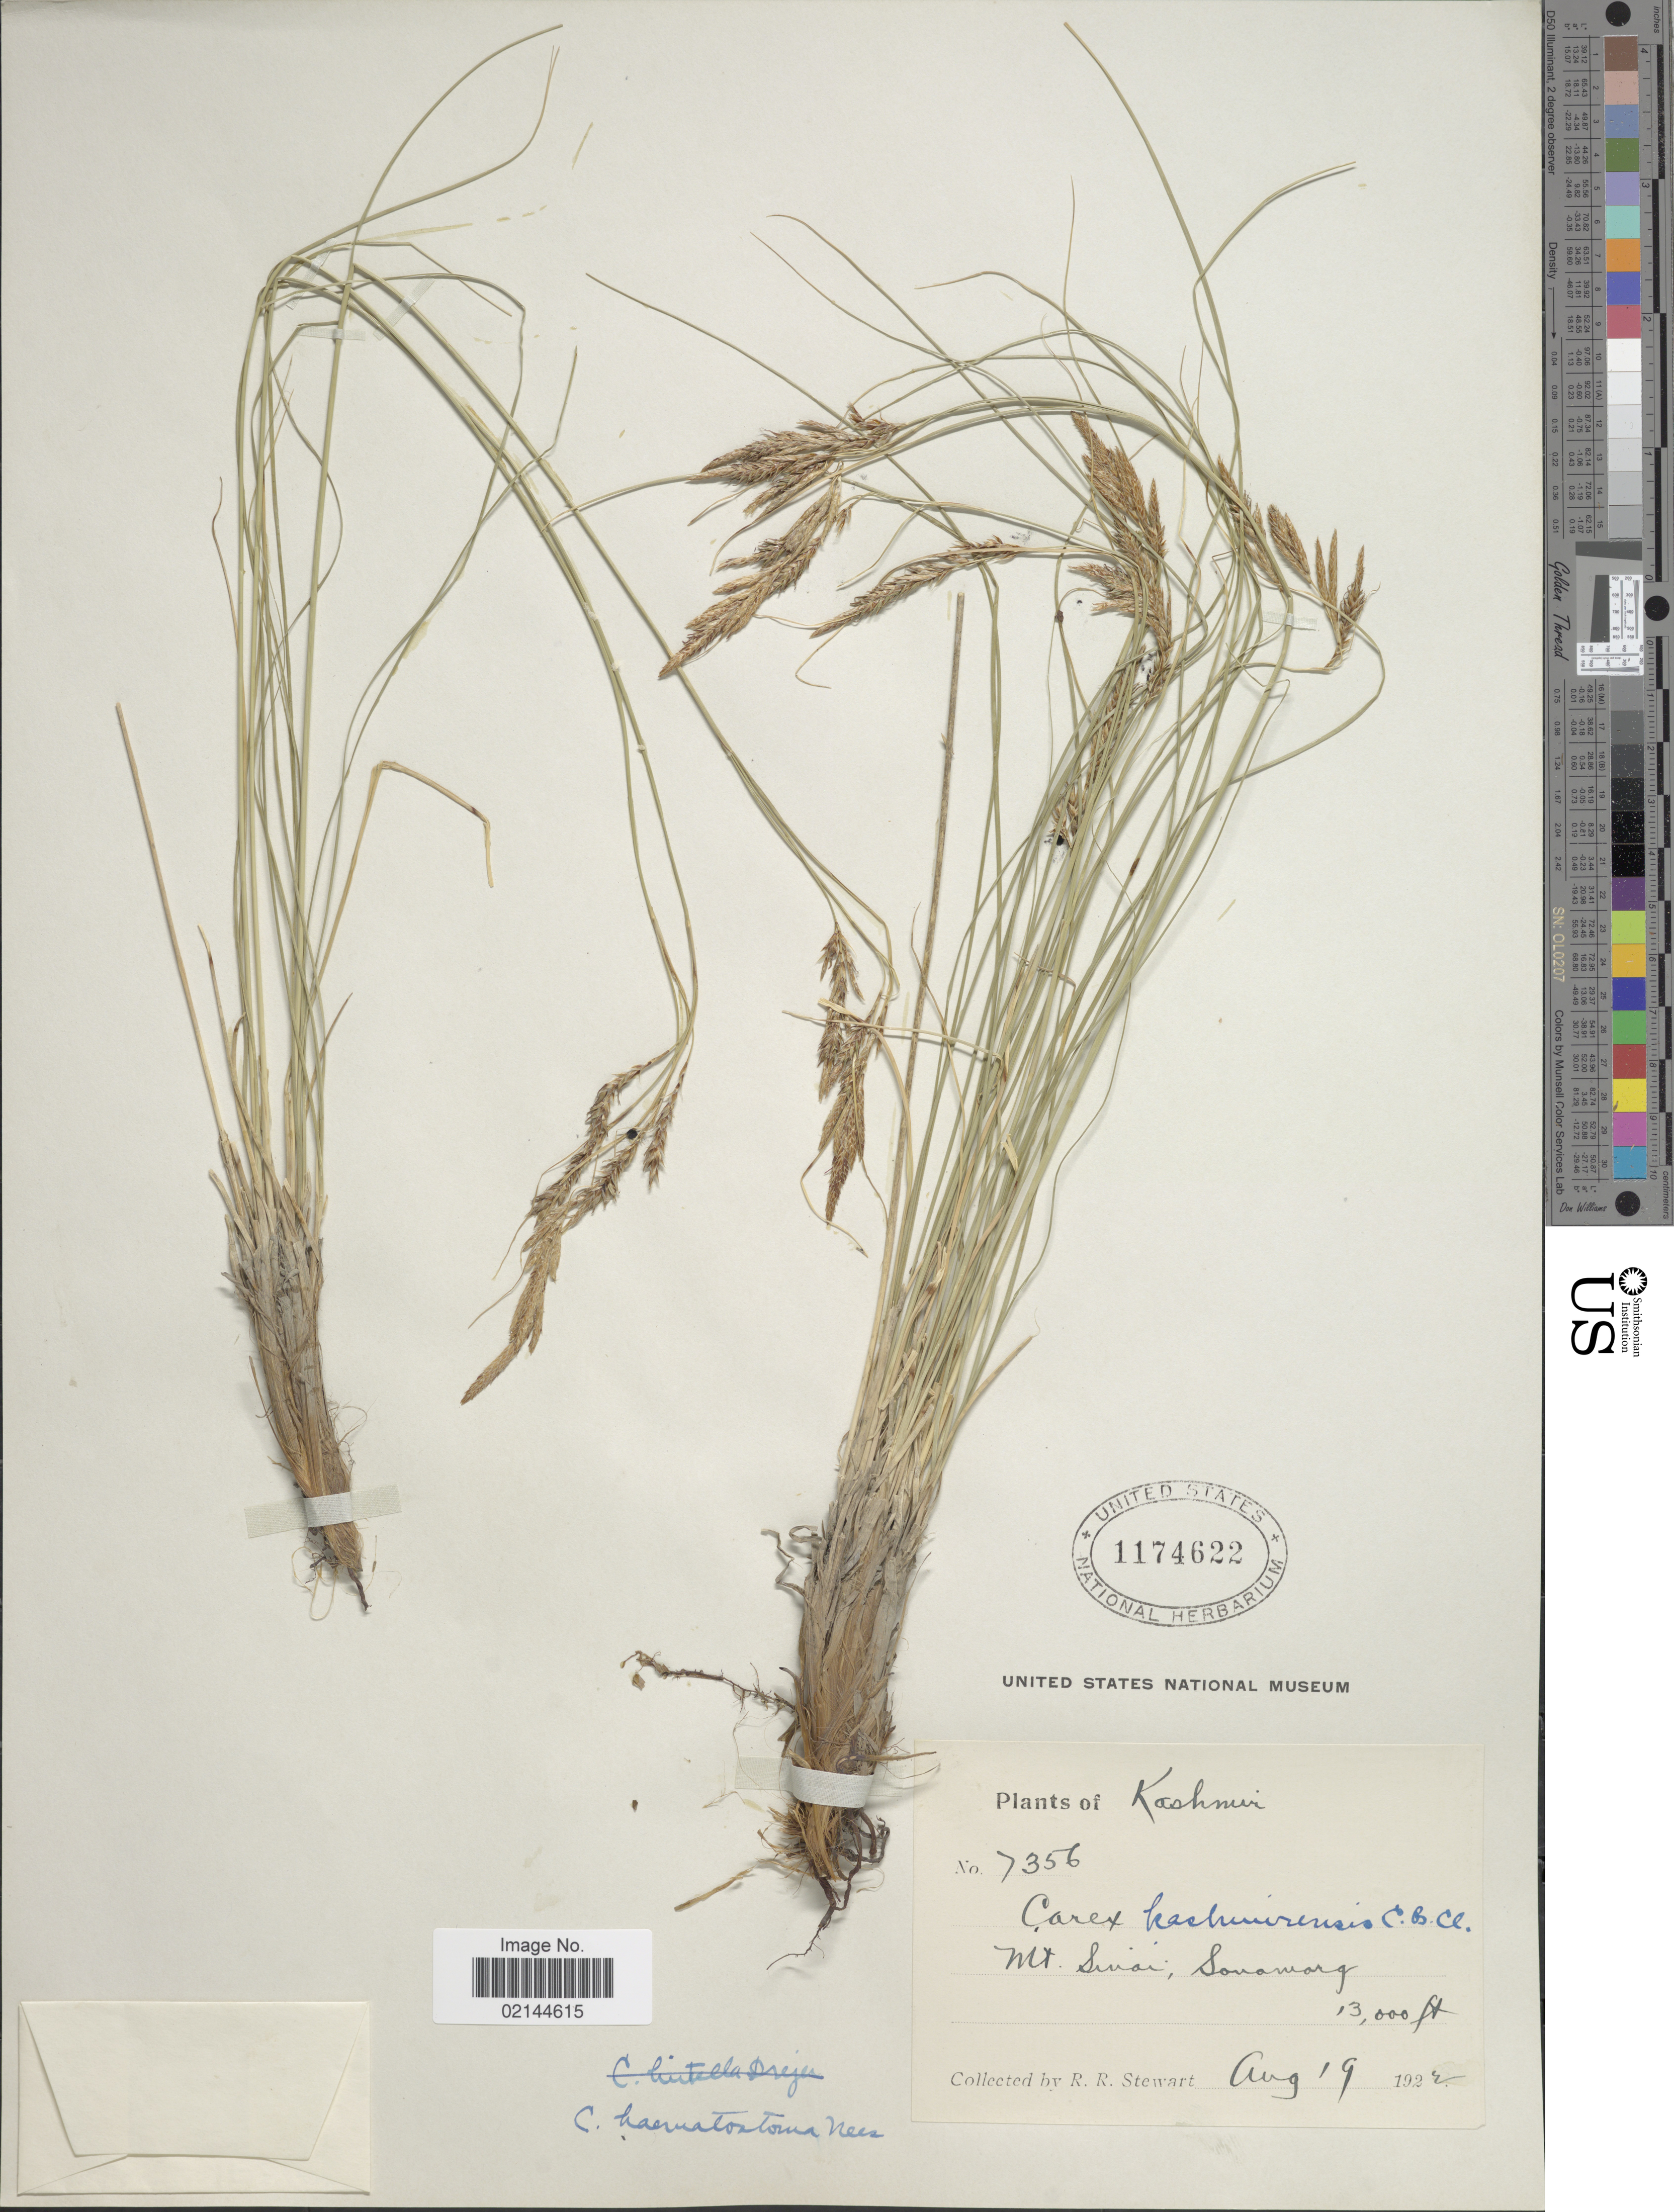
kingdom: Plantae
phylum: Tracheophyta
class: Liliopsida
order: Poales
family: Cyperaceae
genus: Carex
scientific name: Carex haematostoma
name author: Nees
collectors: R. R. Stewart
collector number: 7356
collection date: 1922-08-19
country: India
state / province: Jammu and Kashmir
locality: Kashmir. Mt. Sinai, Sonamarg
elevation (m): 3962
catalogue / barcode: US 1174622